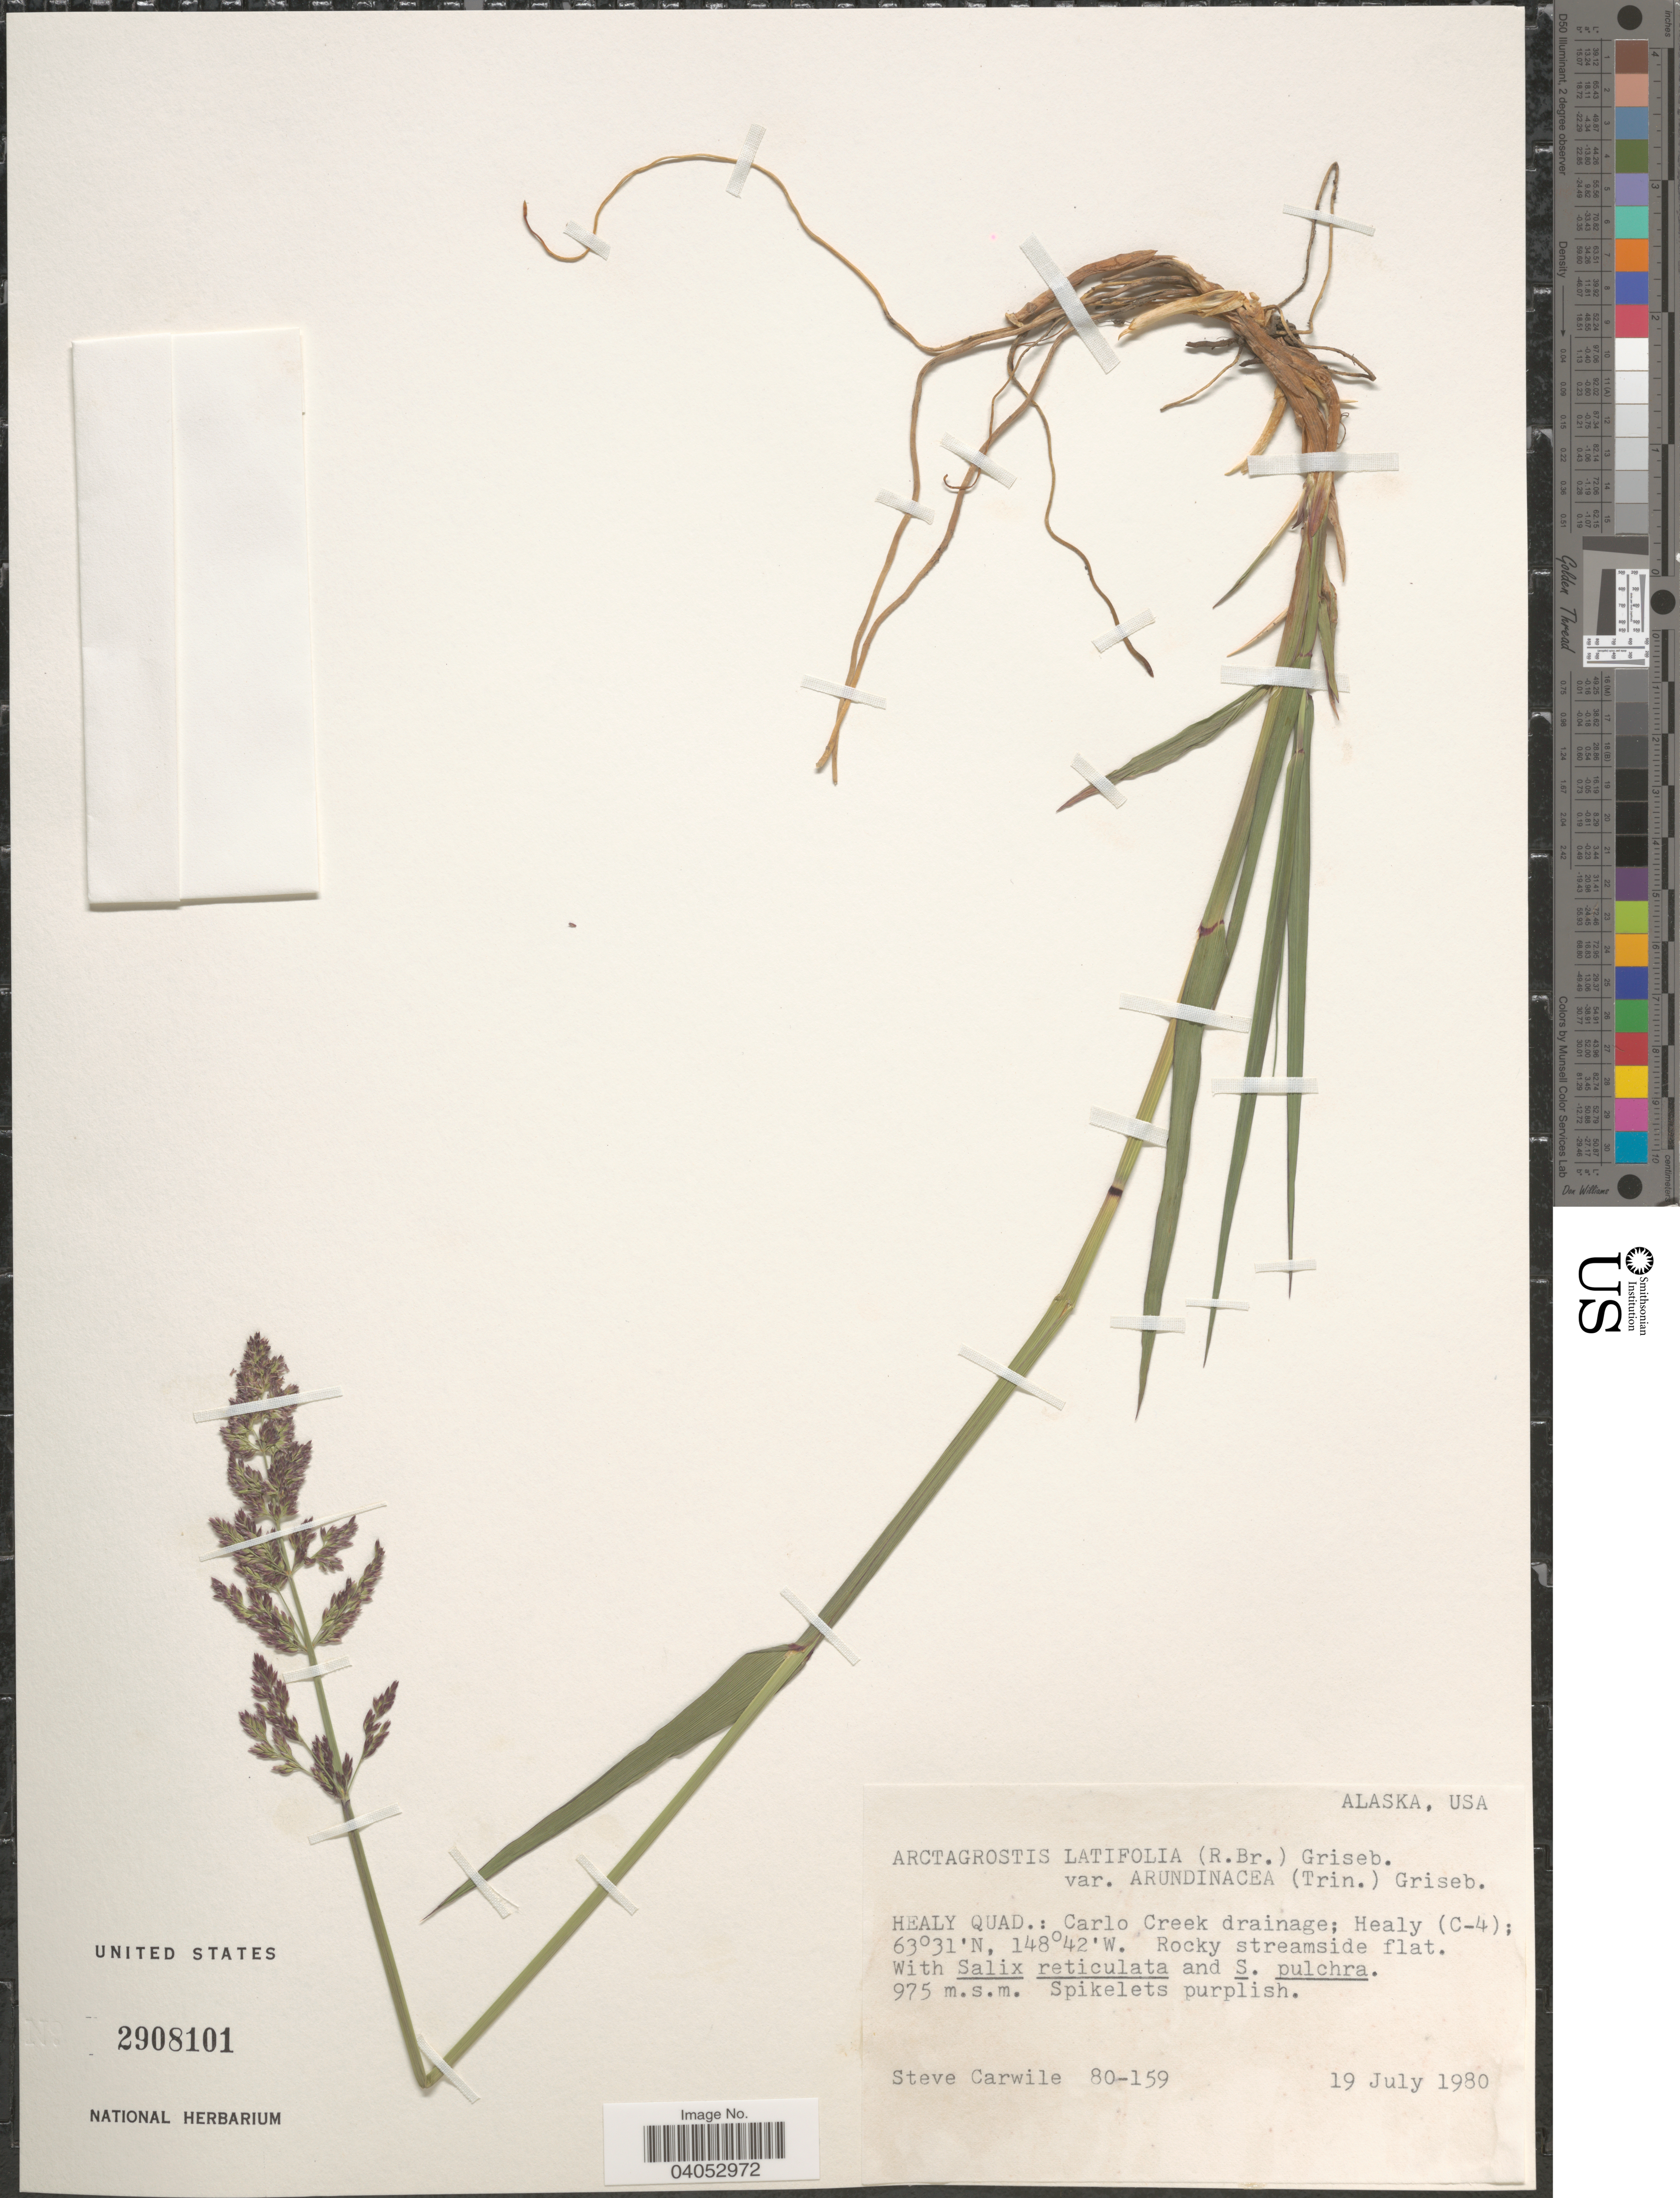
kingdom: Plantae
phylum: Tracheophyta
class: Liliopsida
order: Poales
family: Poaceae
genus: Arctagrostis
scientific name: Arctagrostis latifolia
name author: (R. Br.) Griseb.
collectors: S. Carwile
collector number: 80-159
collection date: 1980-07-19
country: United States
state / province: Alaska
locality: Healy Quad.: Carlo Creek drainage; Healy (C-4).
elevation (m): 975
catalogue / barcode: US 2908101